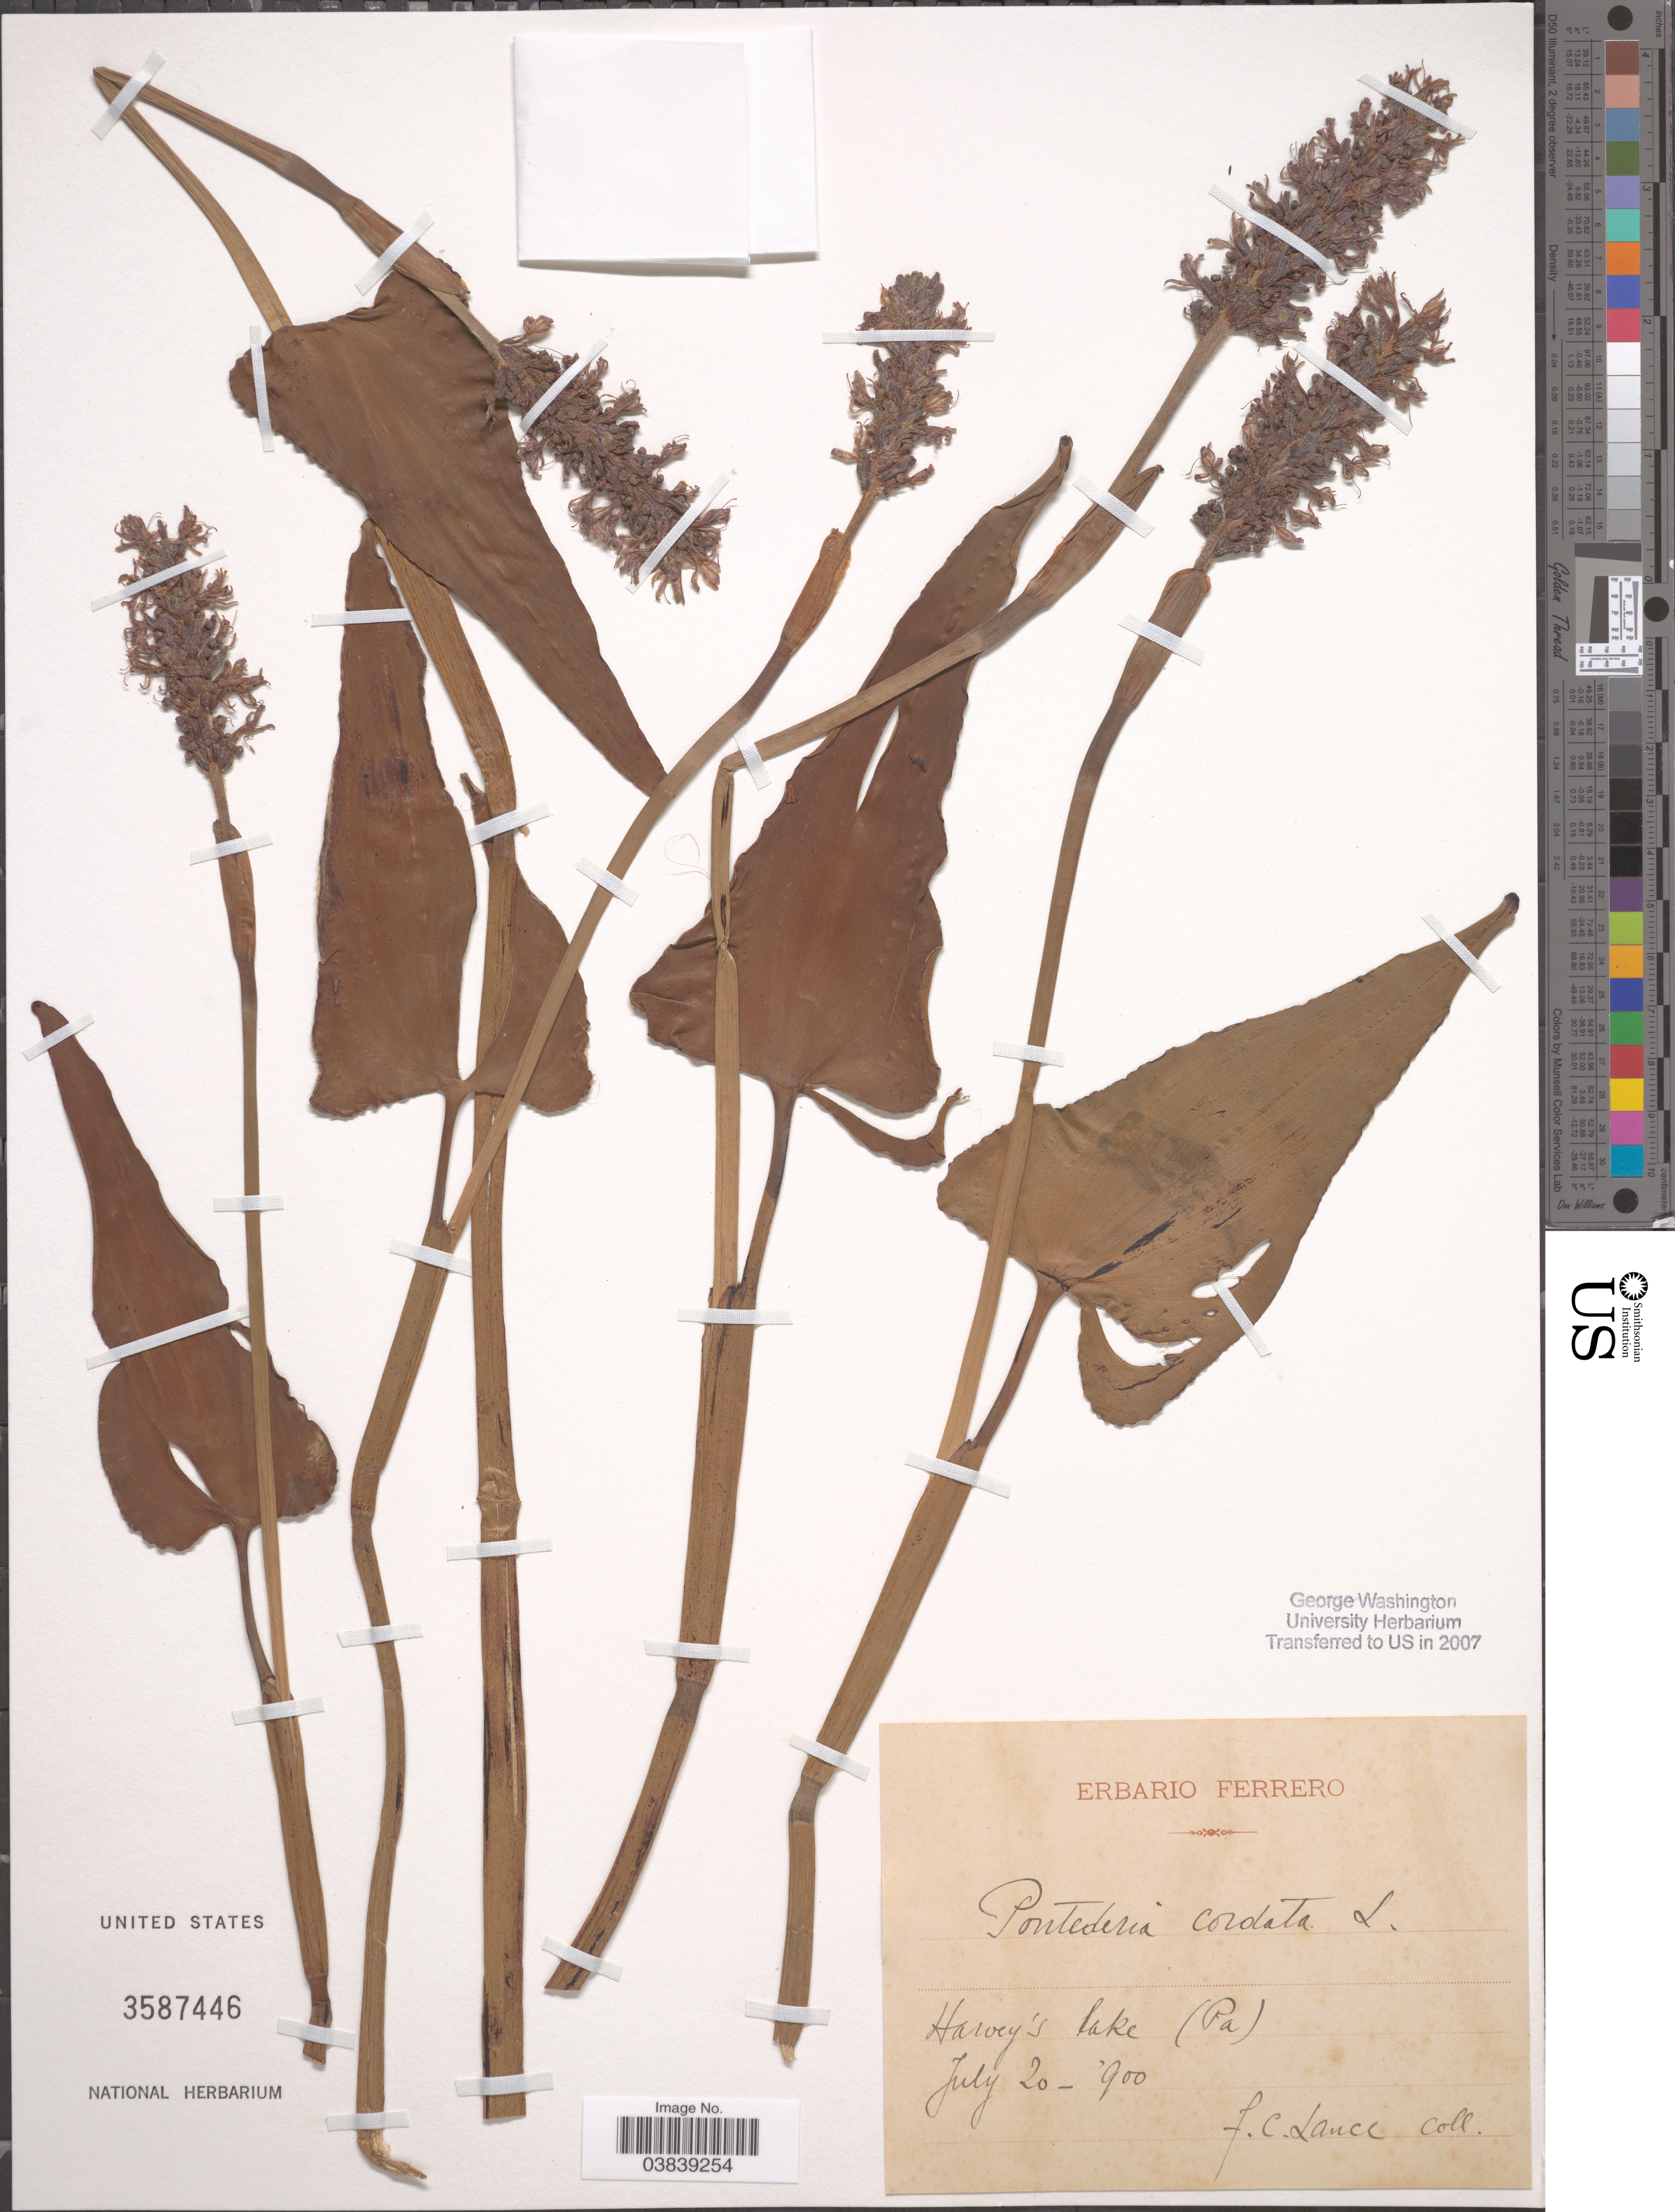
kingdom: Plantae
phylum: Tracheophyta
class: Liliopsida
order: Commelinales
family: Pontederiaceae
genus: Pontederia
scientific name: Pontederia cordata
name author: L.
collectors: F. Lance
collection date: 1900-07-20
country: United States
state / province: Pennsylvania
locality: Harvey's Lake.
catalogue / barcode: US 3587446